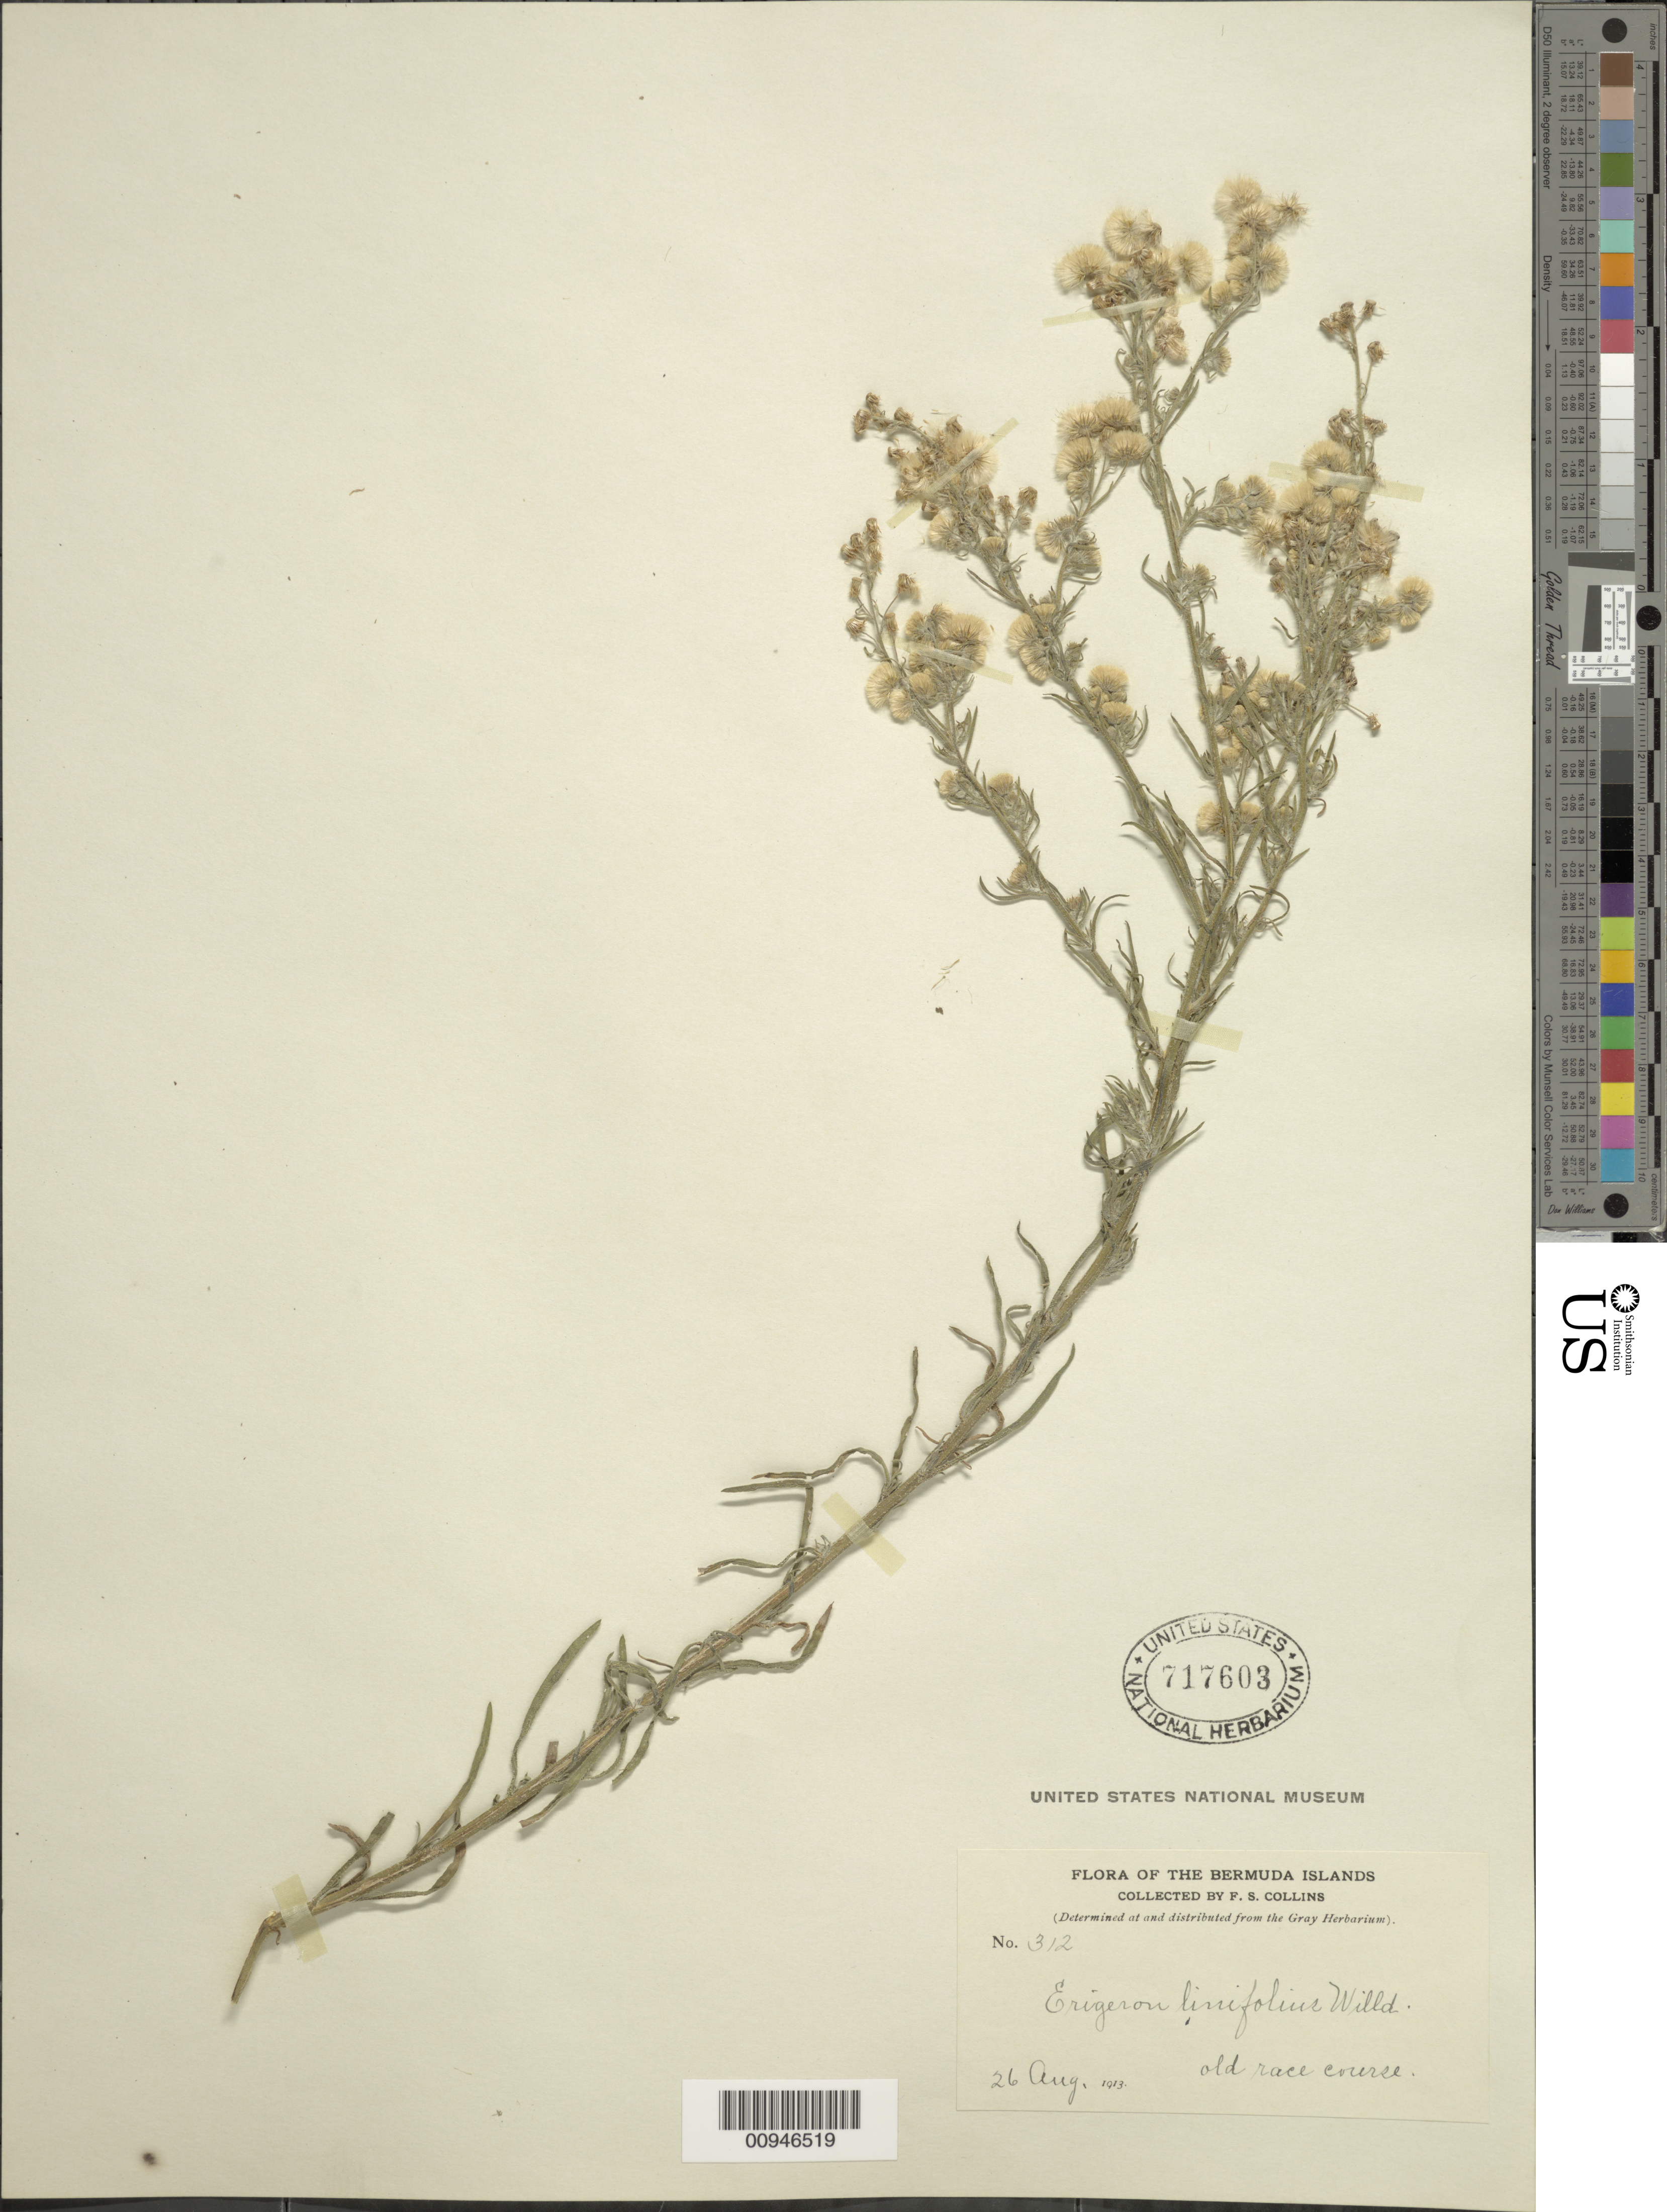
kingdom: Plantae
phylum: Tracheophyta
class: Magnoliopsida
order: Asterales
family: Asteraceae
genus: Conyza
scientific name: Conyza bonariensis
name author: (L.) Cronq.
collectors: F. Collins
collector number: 312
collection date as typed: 26 Aug 1913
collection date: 1913-08-26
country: Bermuda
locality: Old race course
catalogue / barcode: US 717603